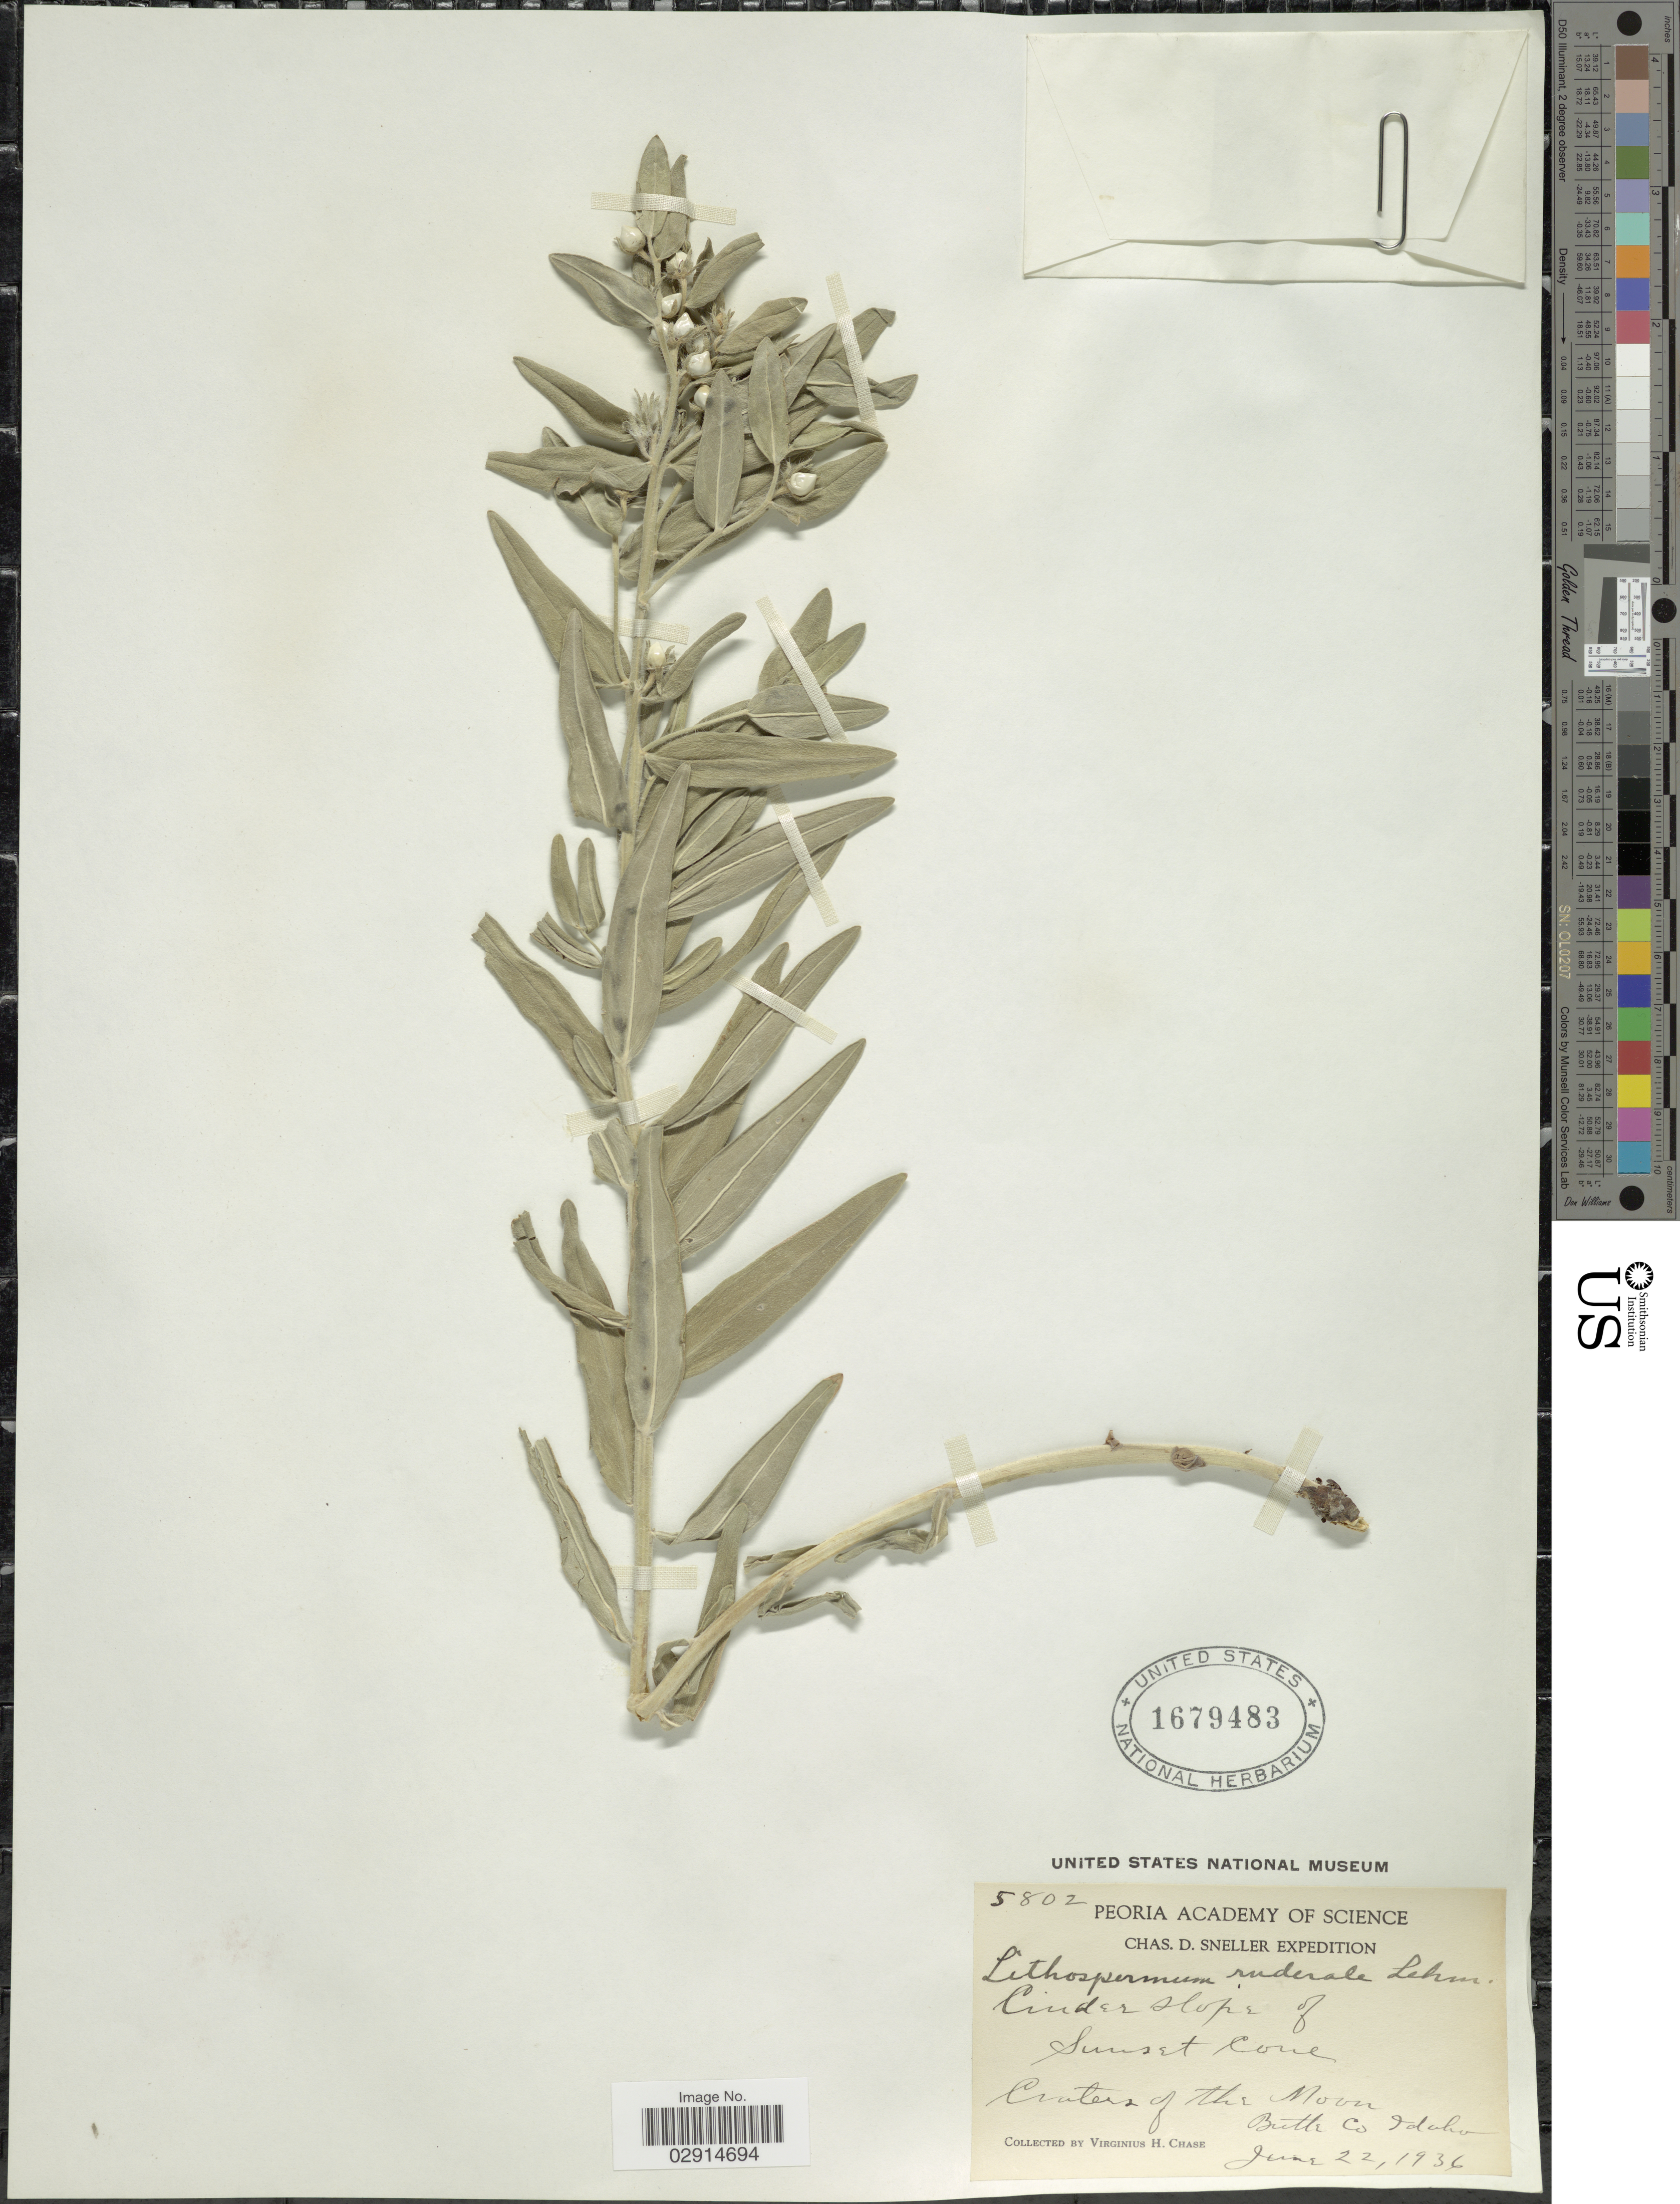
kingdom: Plantae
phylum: Tracheophyta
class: Magnoliopsida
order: Boraginales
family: Boraginaceae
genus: Lithospermum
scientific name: Lithospermum ruderale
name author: Douglas ex Lehm.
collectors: V. H. Chase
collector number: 5802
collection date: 1936-06-22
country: United States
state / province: Idaho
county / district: Butte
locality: Cinder Slope of Sunset Cone, Craters of the Moon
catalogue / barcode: US 1679483